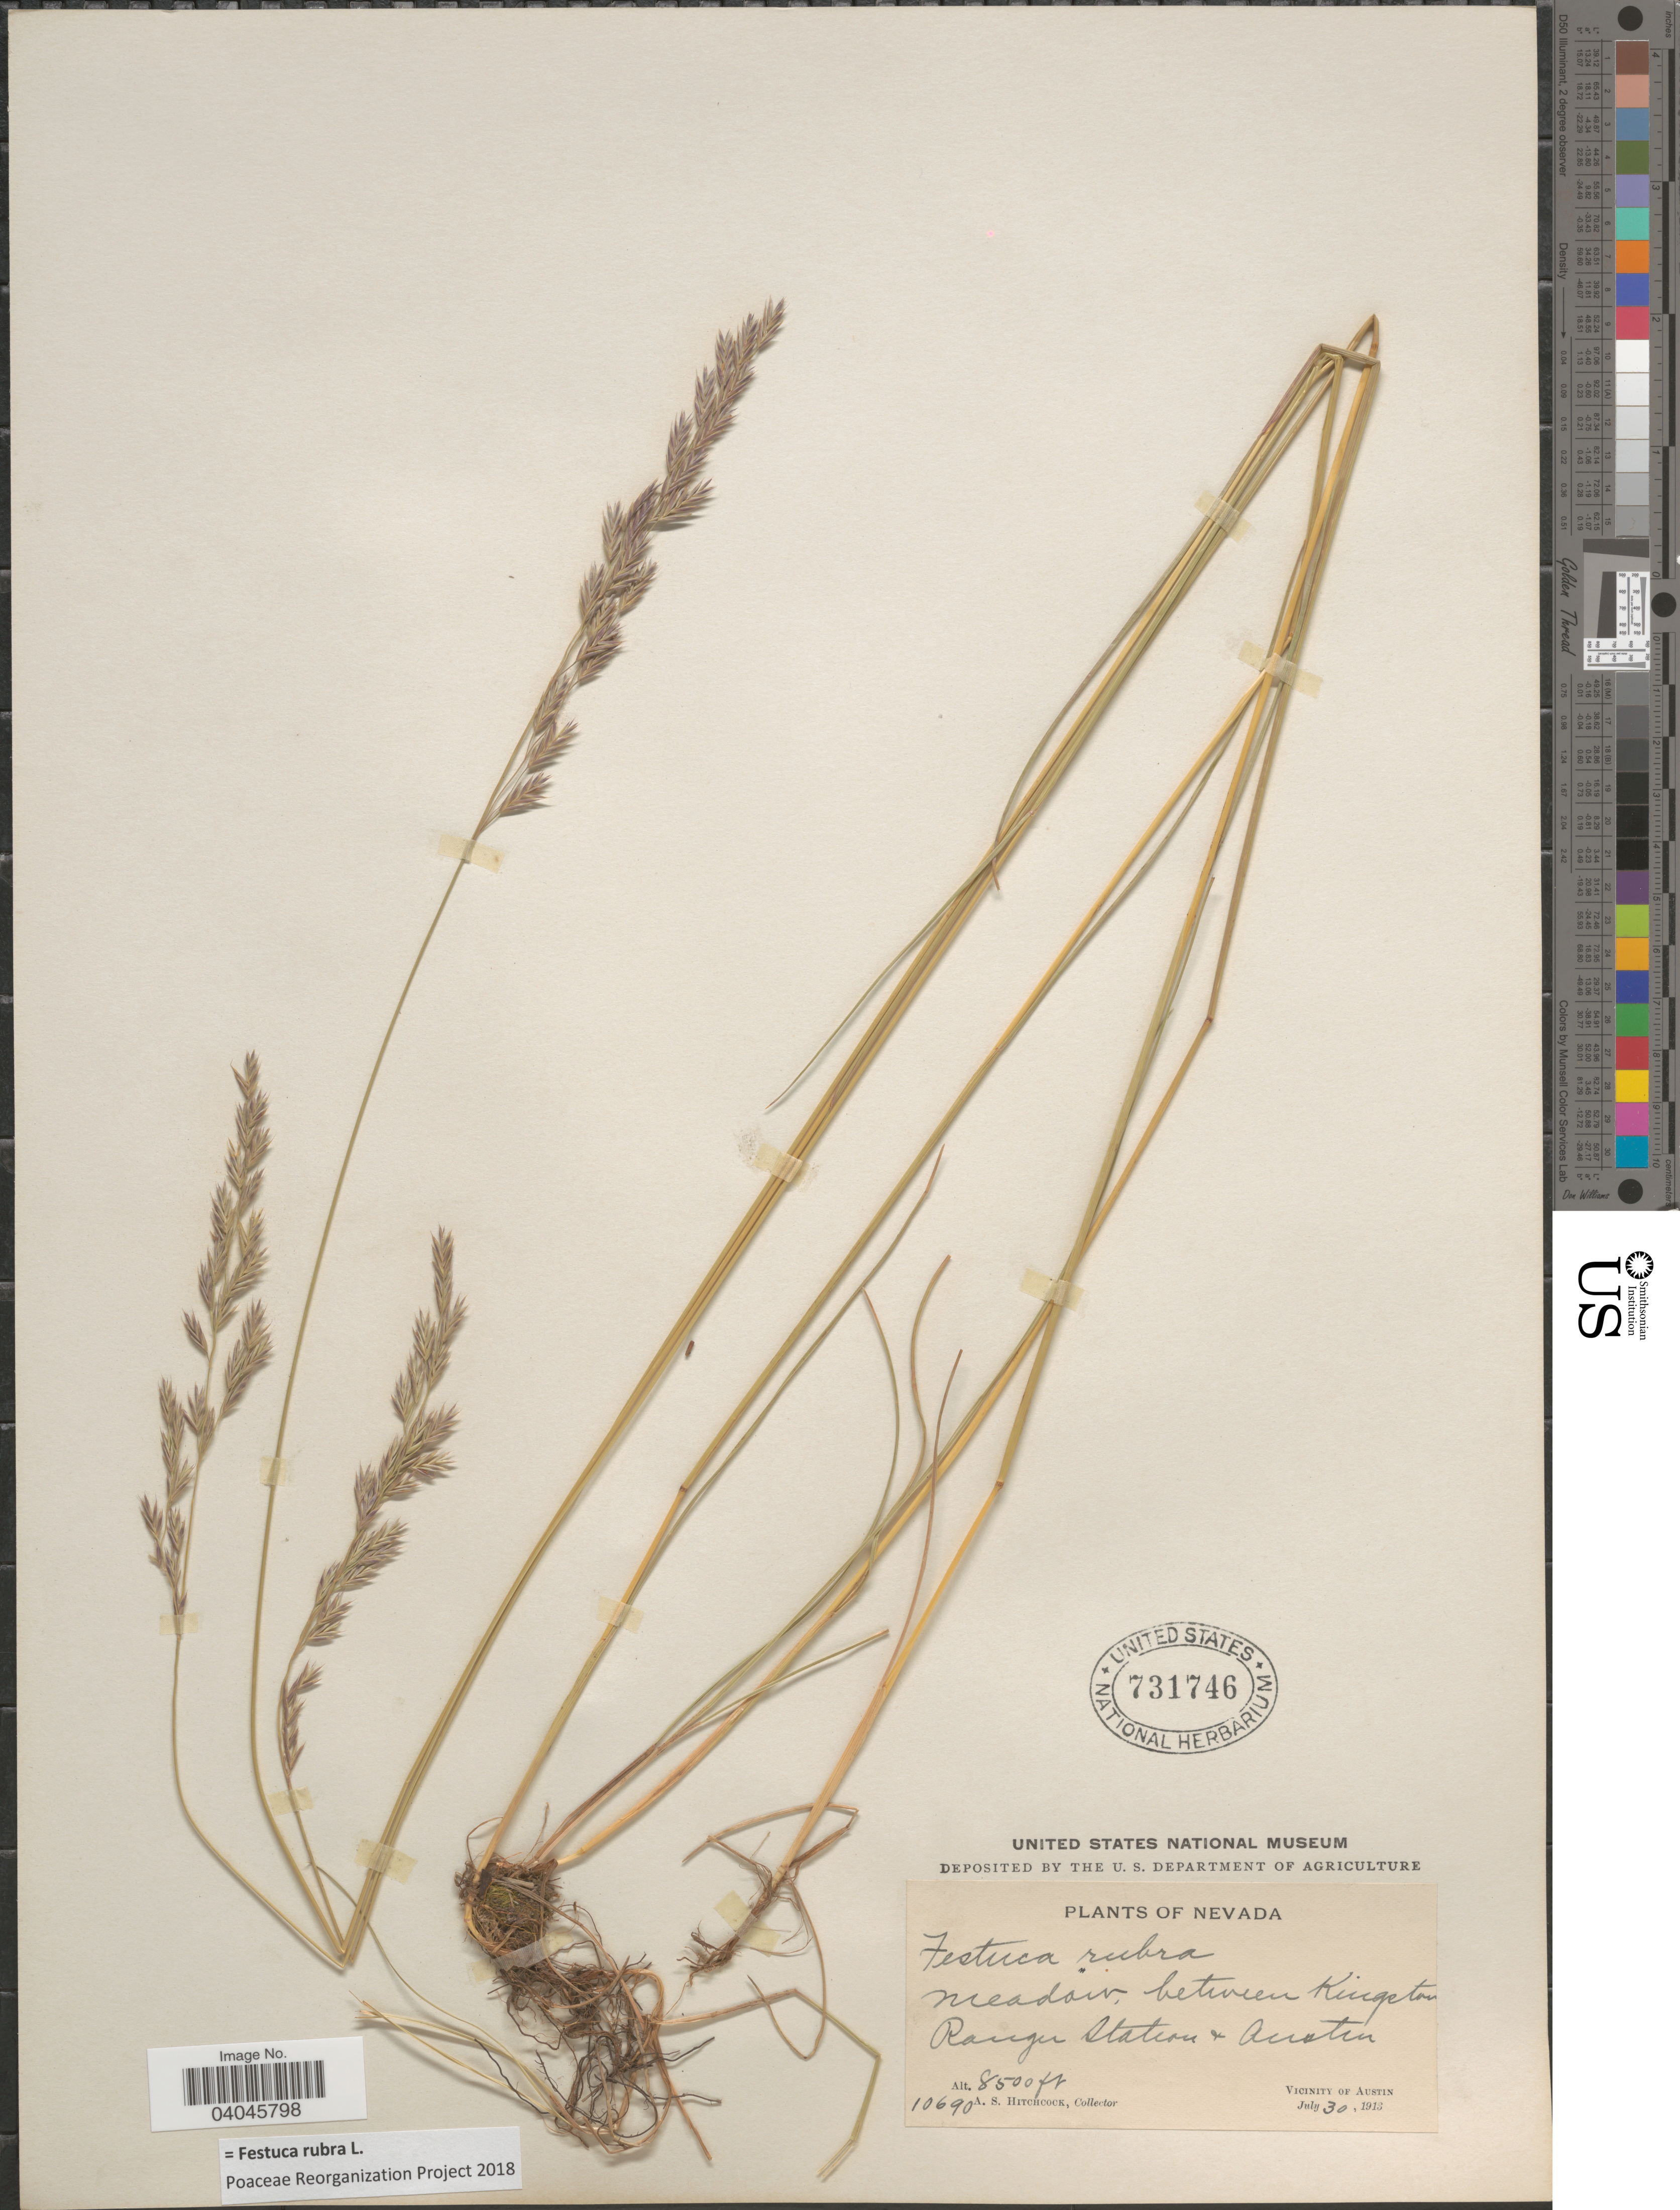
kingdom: Plantae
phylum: Tracheophyta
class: Liliopsida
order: Poales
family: Poaceae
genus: Festuca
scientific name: Festuca rubra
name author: L.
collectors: A. S. Hitchcock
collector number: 10690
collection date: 1913-07-30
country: United States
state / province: Nevada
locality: Meadow between Kingston Ranger Station & Austin. Vicinity of Austin.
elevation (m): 2591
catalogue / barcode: US 731746